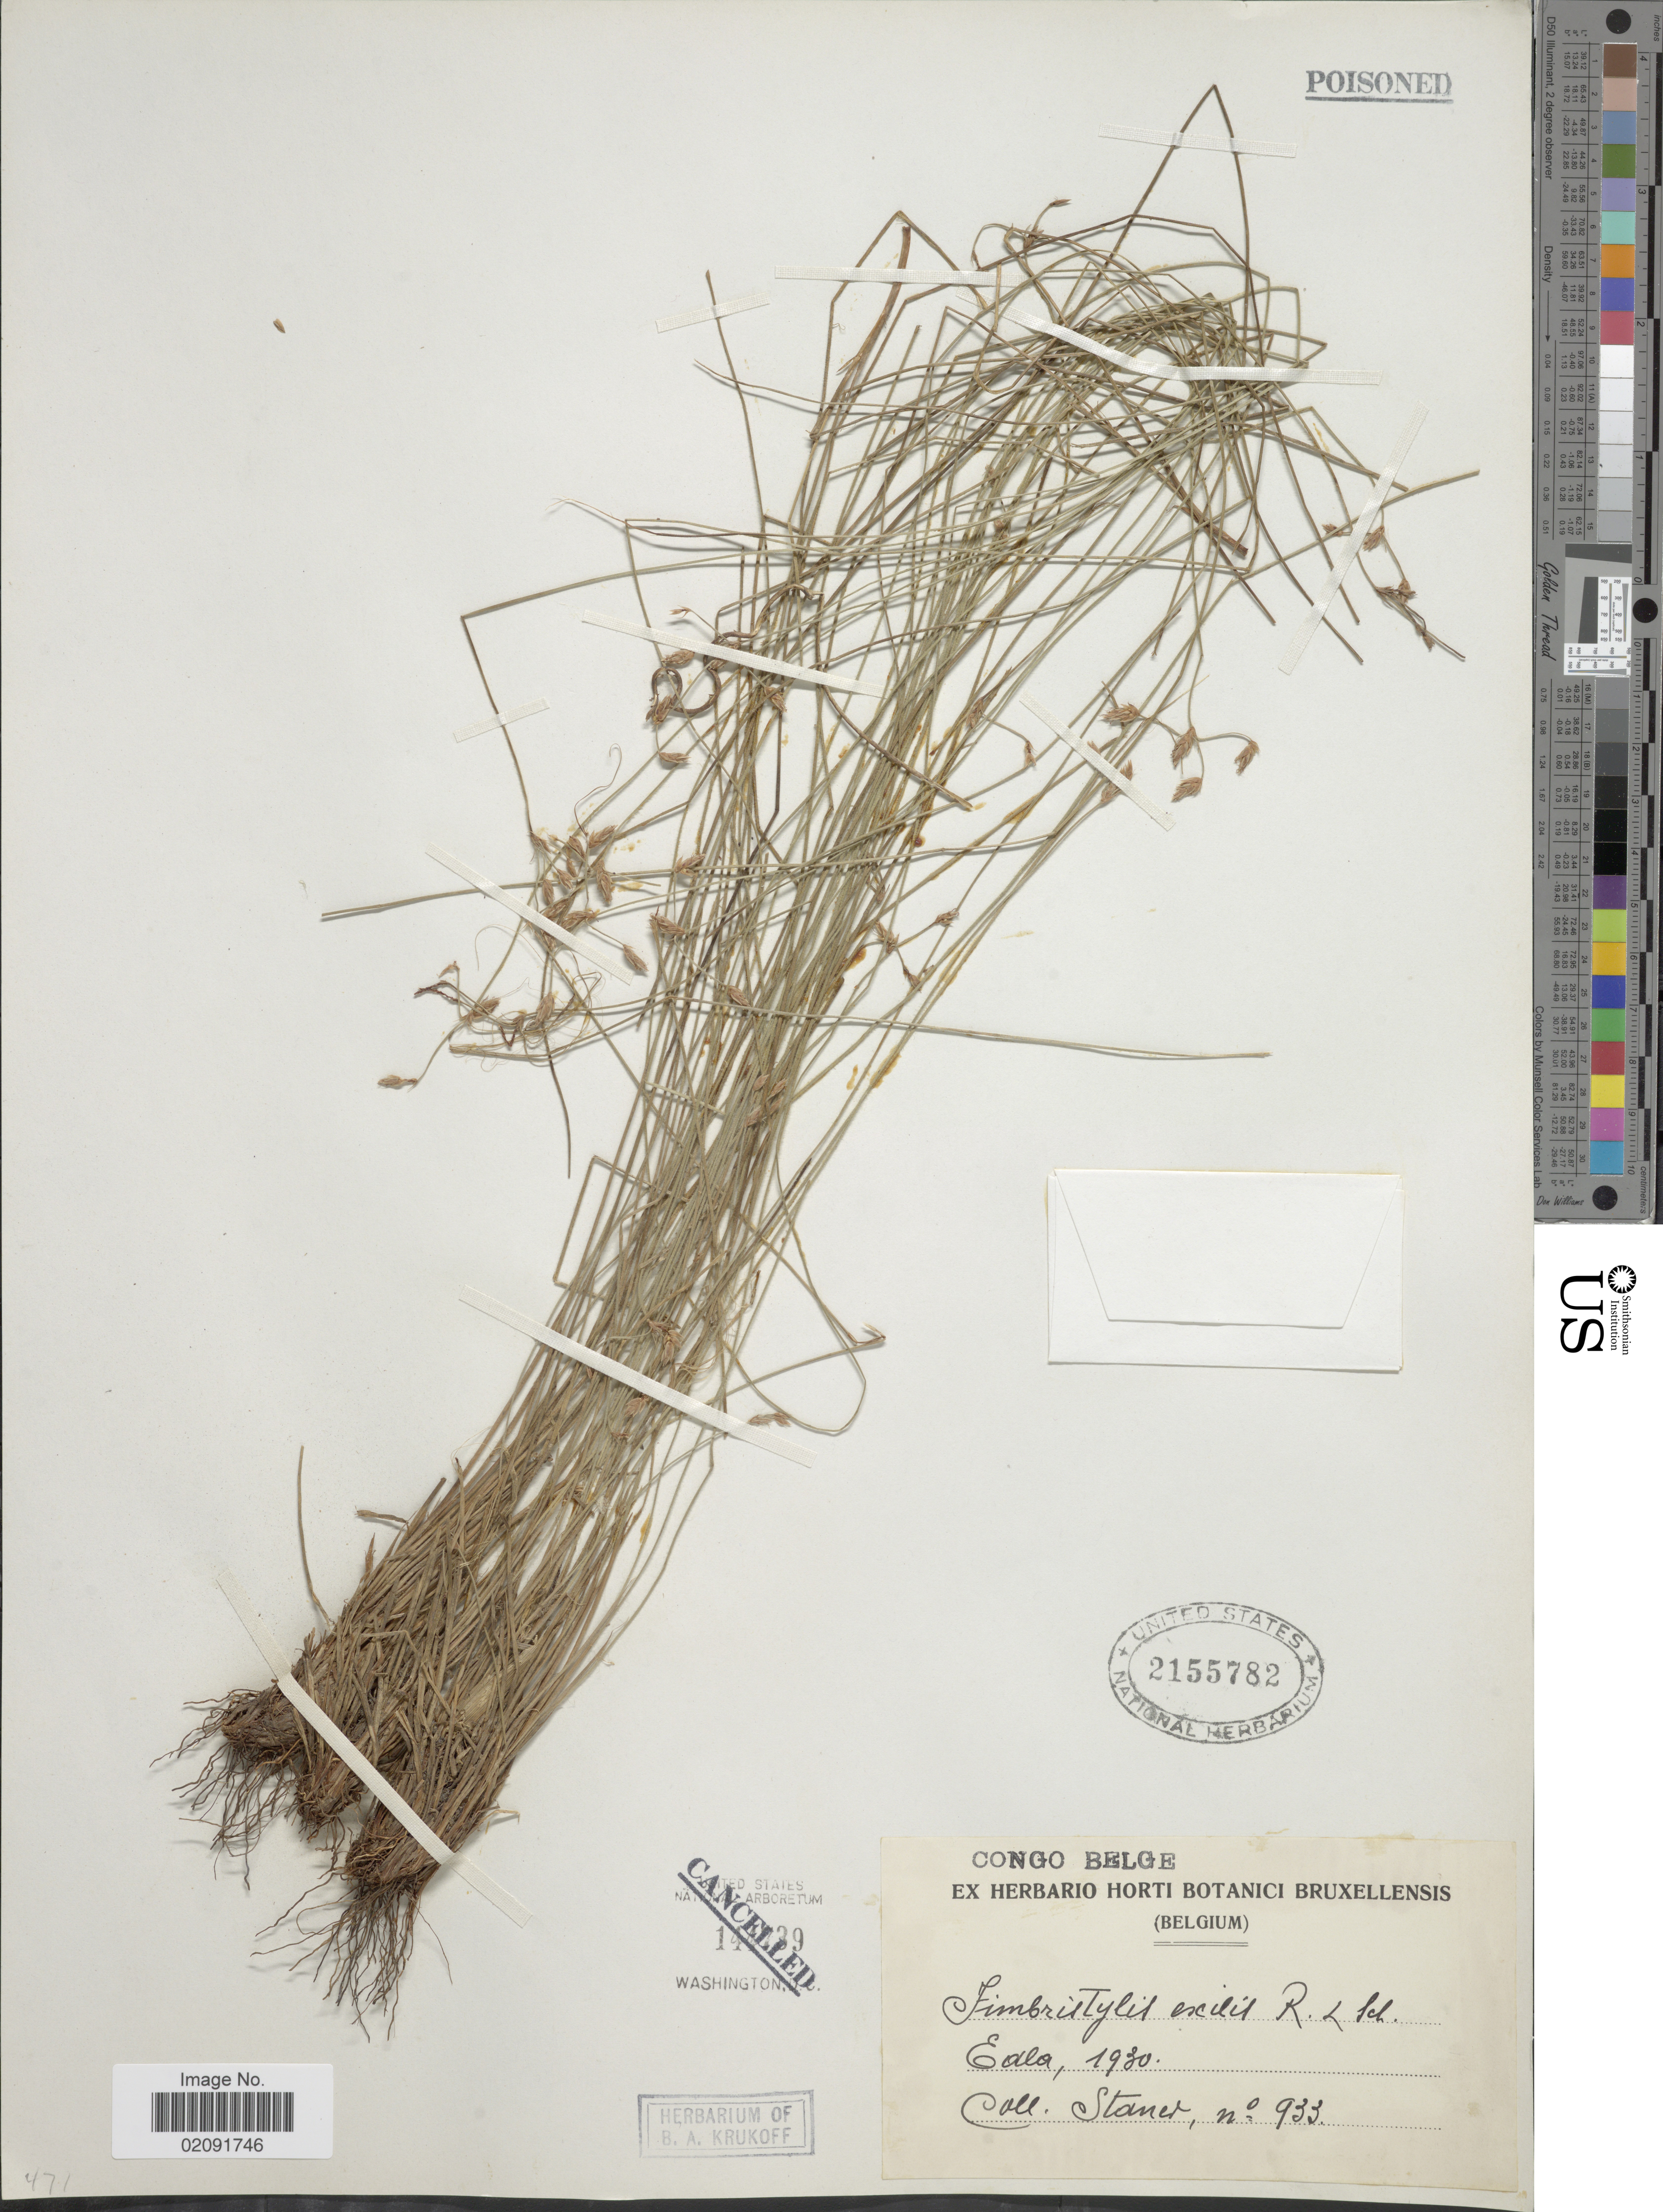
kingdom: Plantae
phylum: Tracheophyta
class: Liliopsida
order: Poales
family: Cyperaceae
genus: Bulbostylis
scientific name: Bulbostylis hispidula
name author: (Vahl) R.W. Haines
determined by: Strong, Mark T., (BOT), Smithsonian Institution - National Museum of Natural History (UNITED STATES)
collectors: -. Staner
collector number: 933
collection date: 1930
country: Congo, Democratic Republic of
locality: Eala. Congo Belge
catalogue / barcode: US 2155782